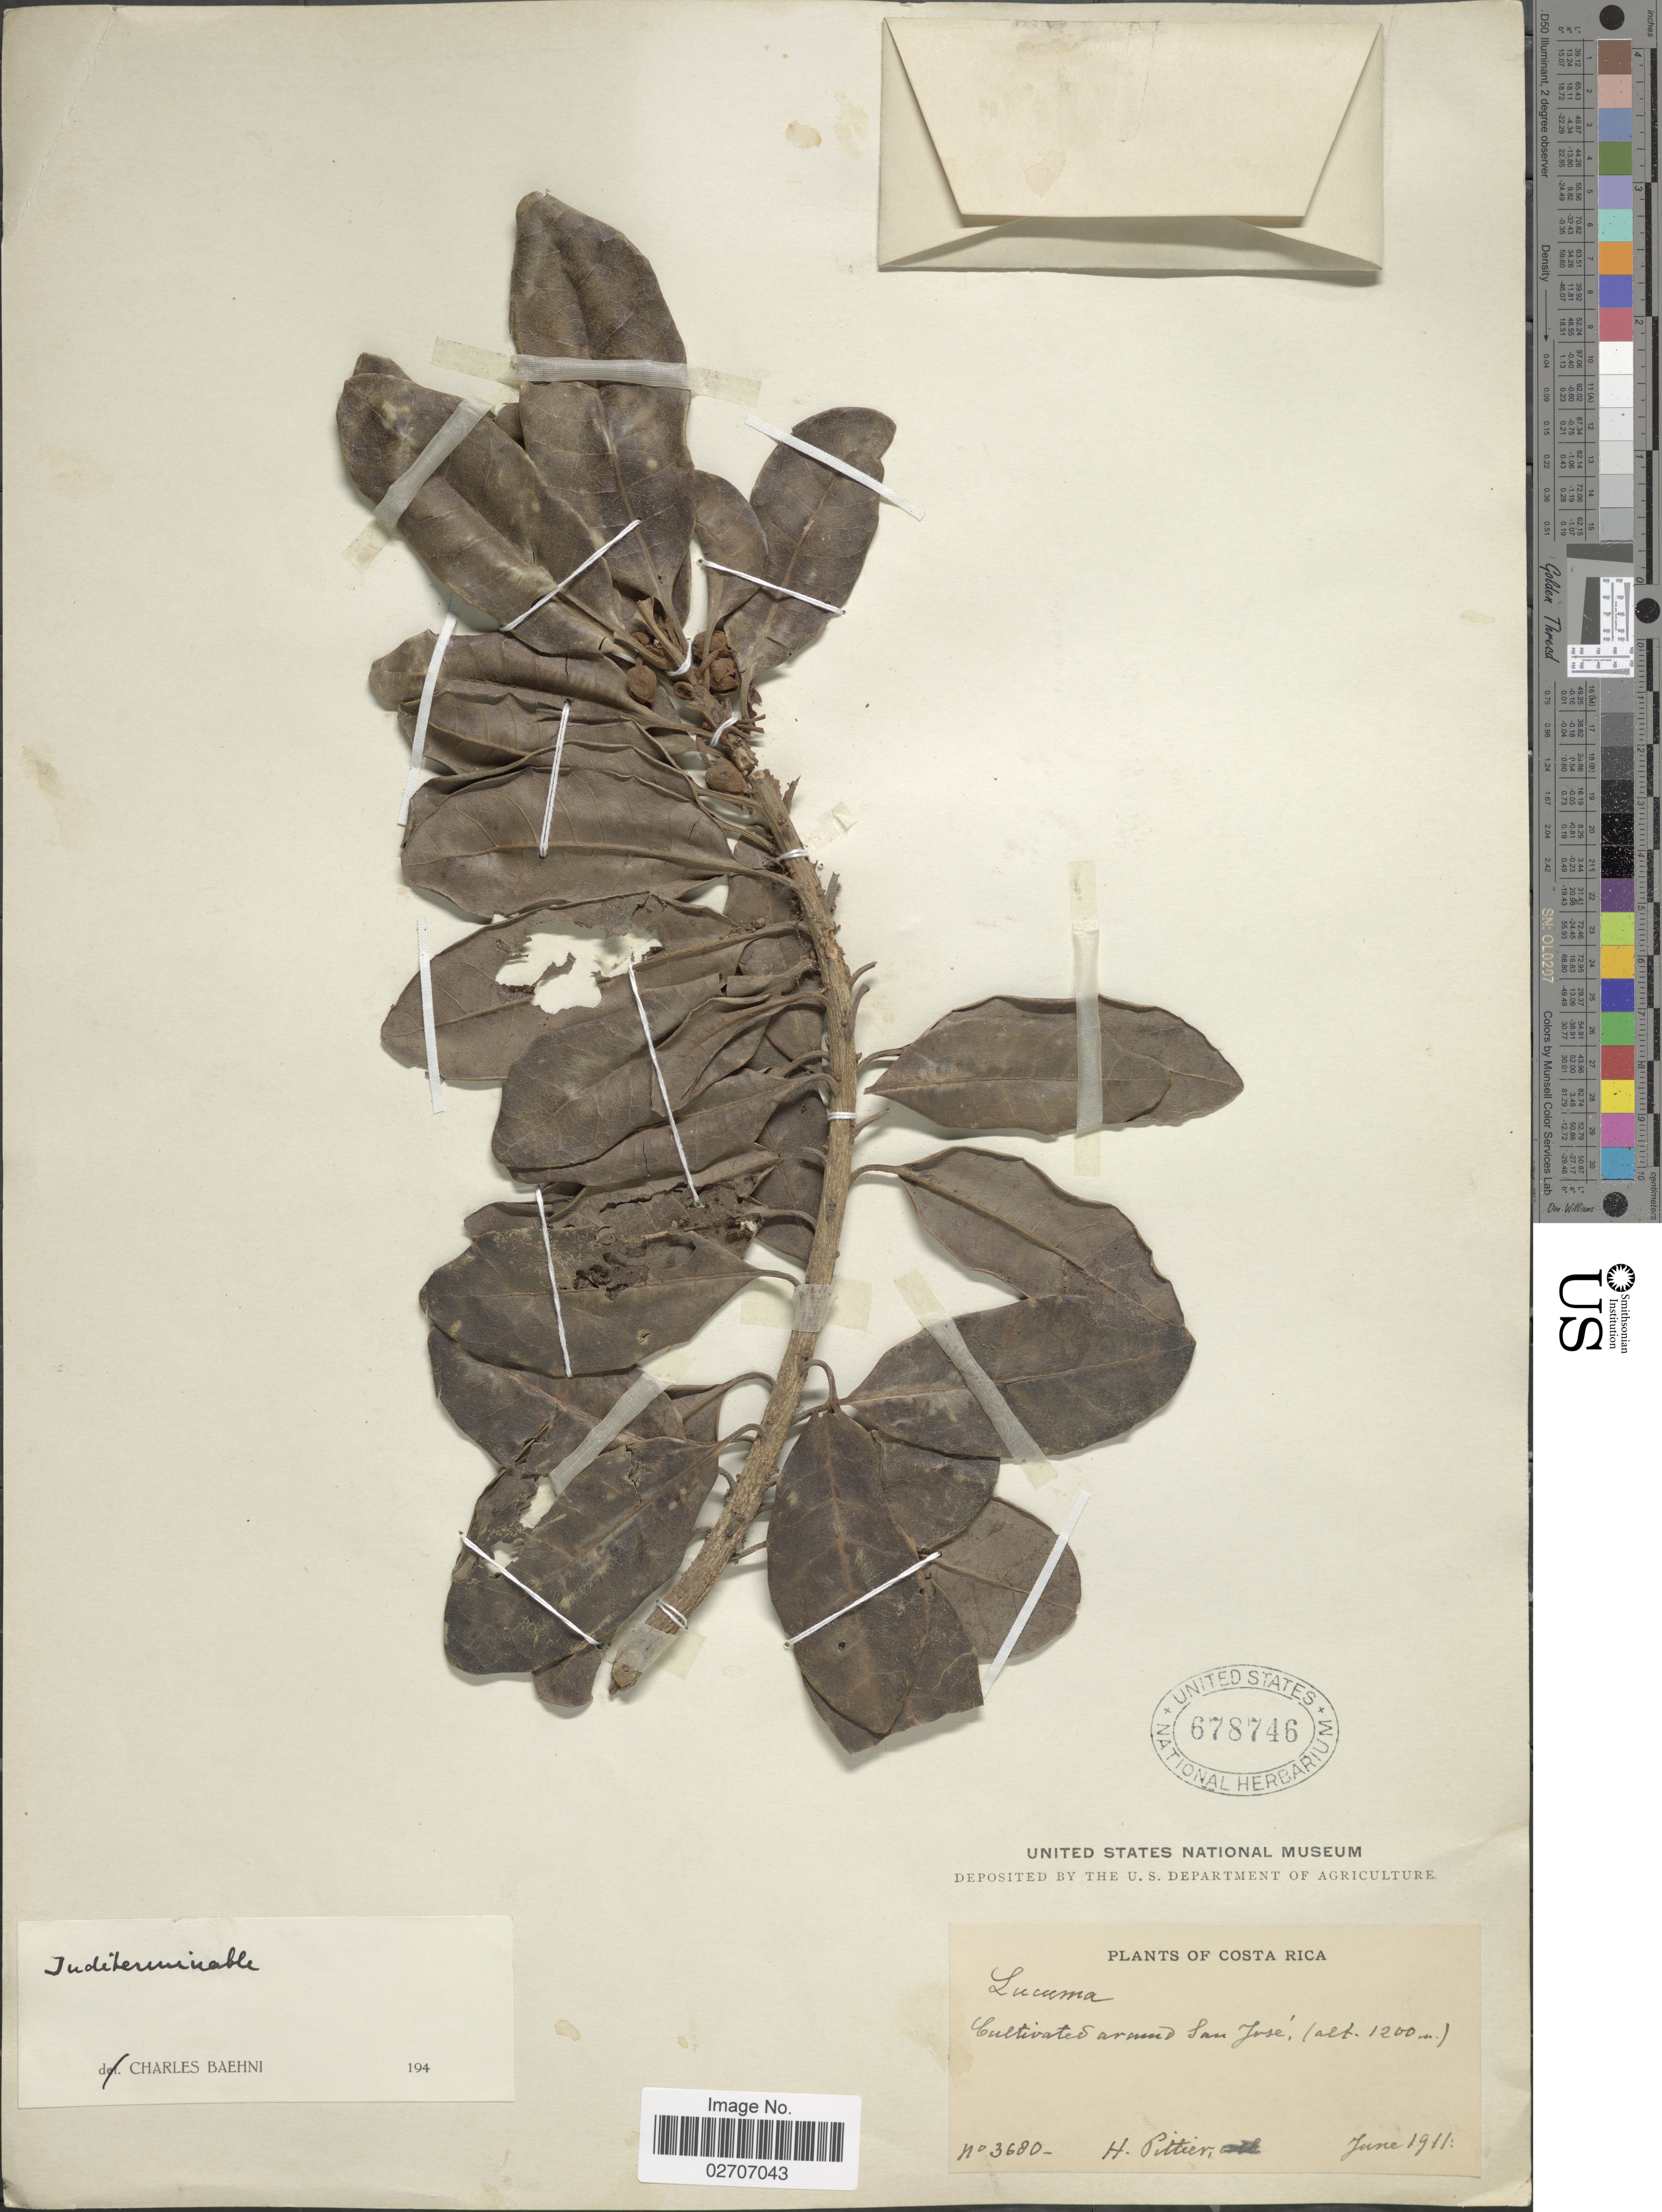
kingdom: Plantae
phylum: Tracheophyta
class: Magnoliopsida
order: Ericales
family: Sapotaceae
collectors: H. F. Pittier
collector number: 3680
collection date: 1911-06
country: Costa Rica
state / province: San José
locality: Cultivated around San José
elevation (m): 1200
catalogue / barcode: US 578746